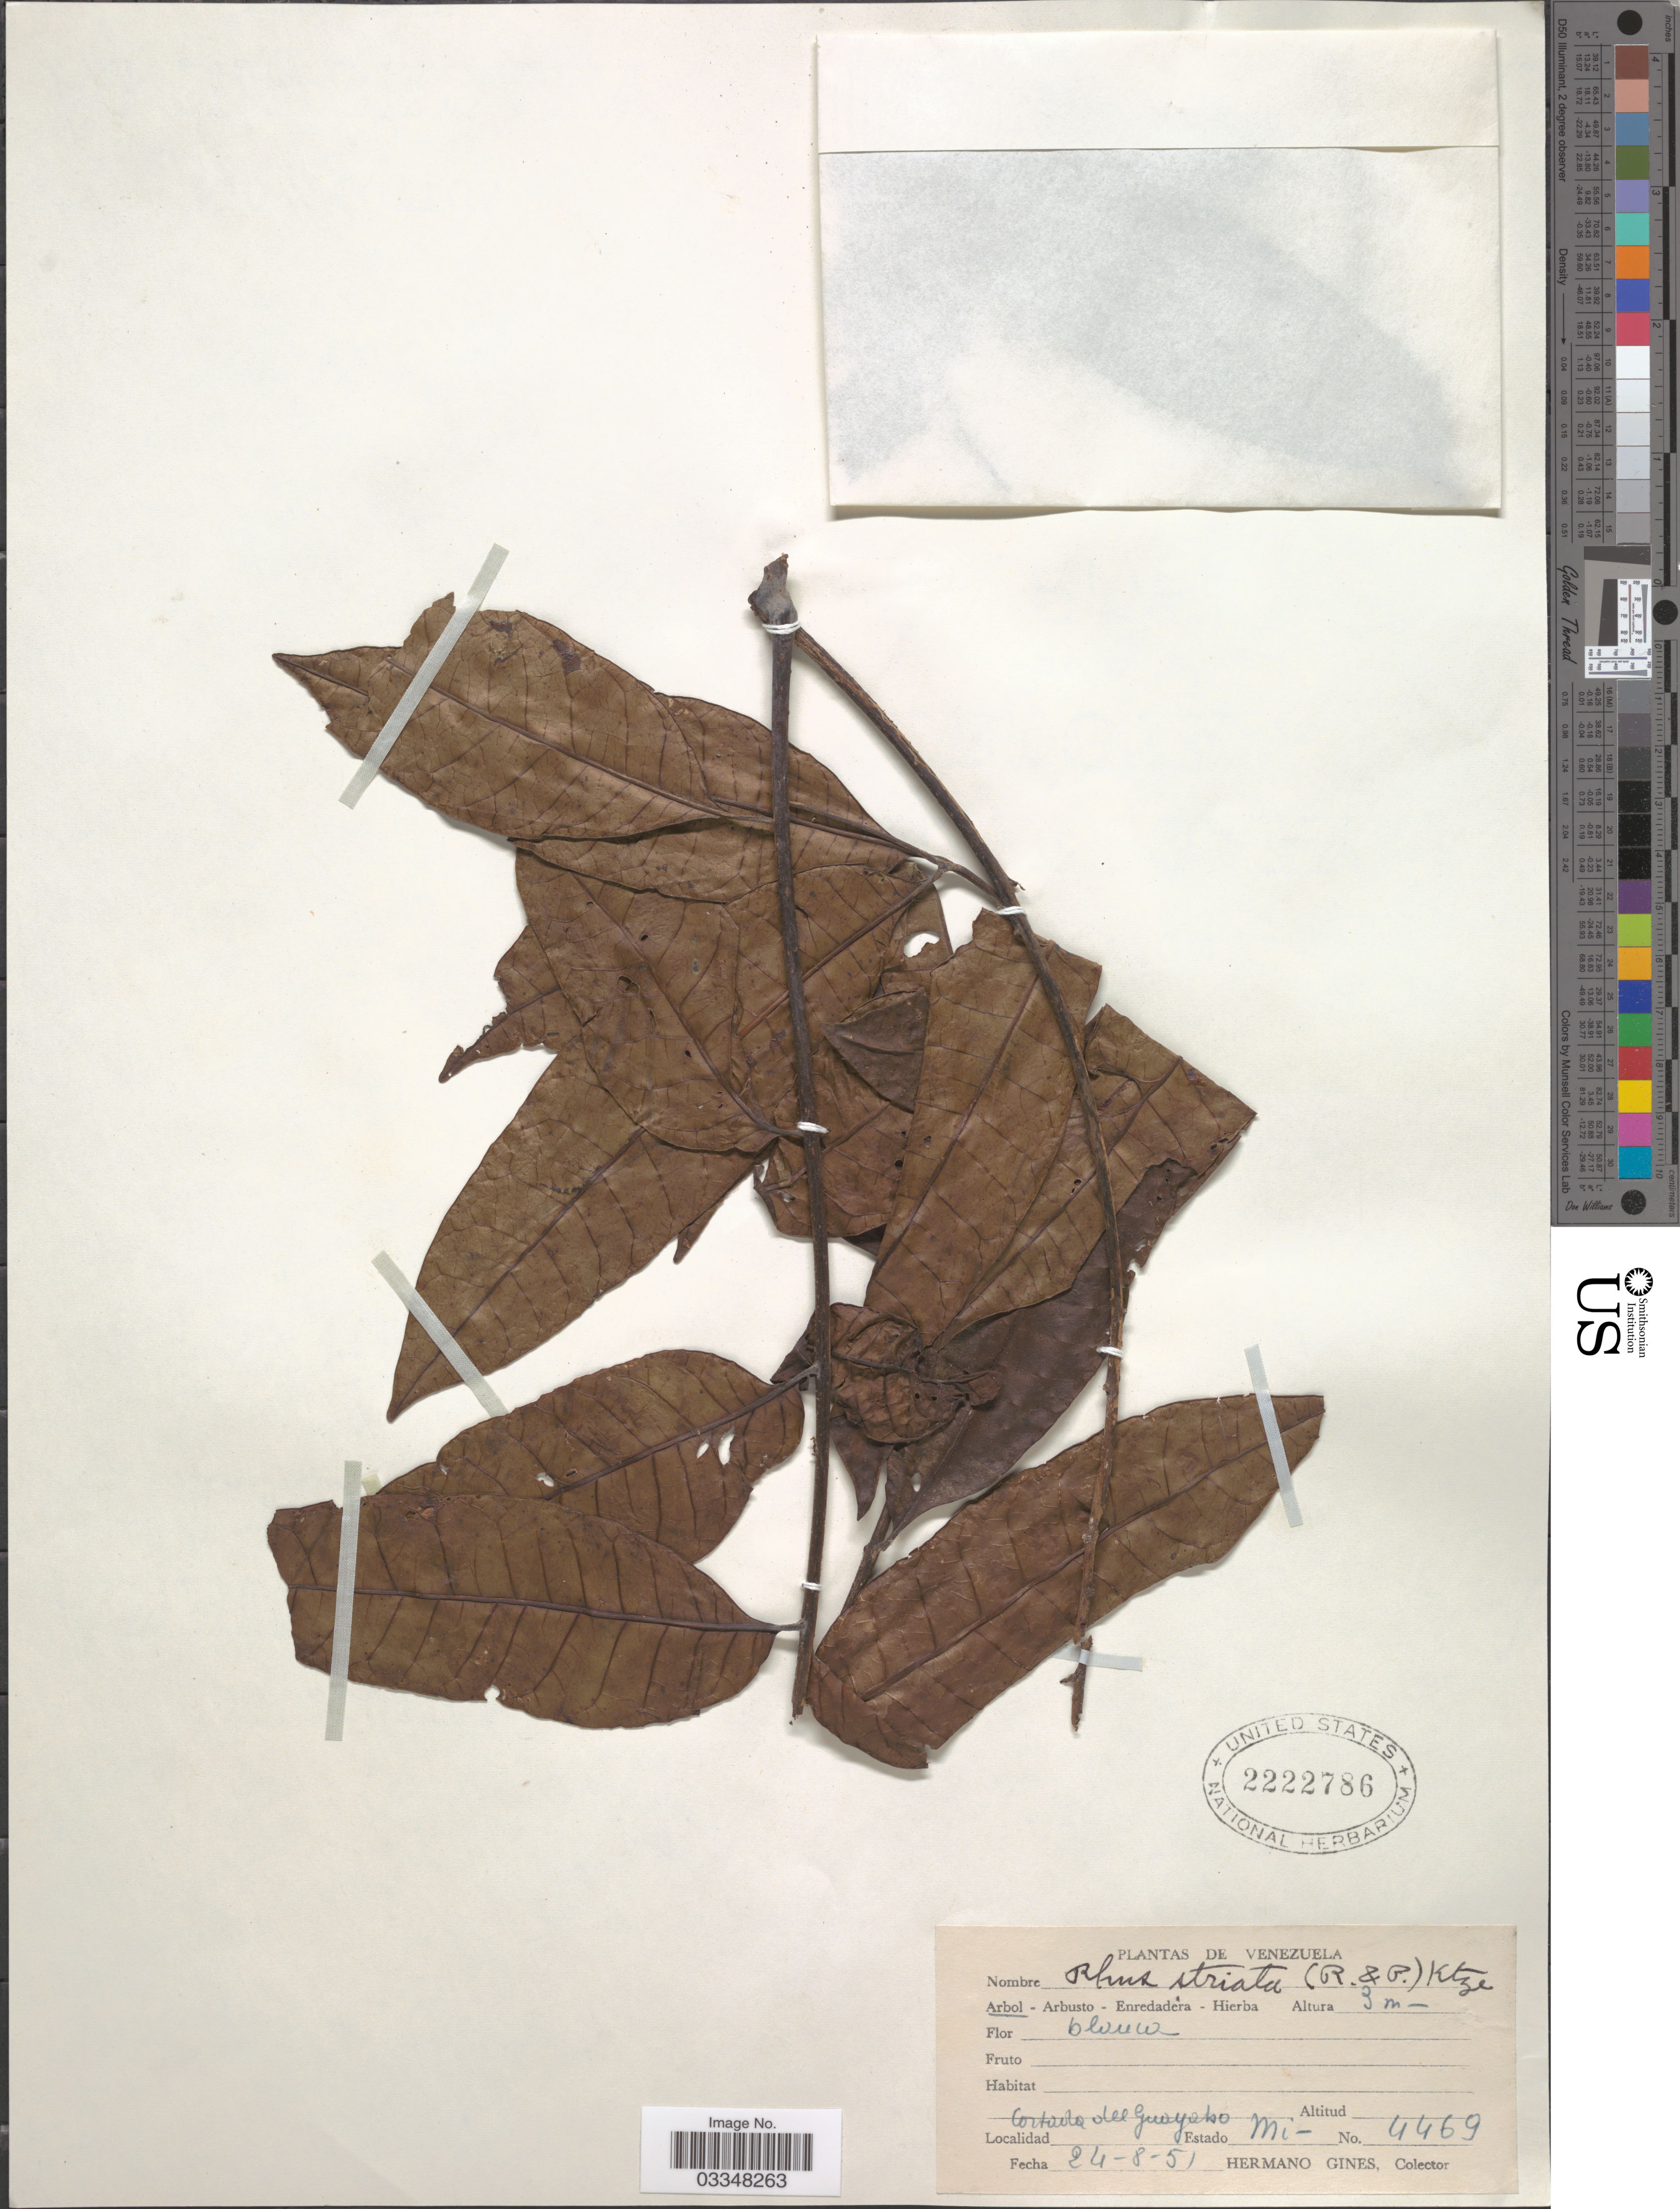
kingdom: Plantae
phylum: Tracheophyta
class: Magnoliopsida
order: Sapindales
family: Anacardiaceae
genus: Toxicodendron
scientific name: Toxicodendron striatum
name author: (Ruiz & Pav.) Kuntze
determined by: Mitchell, John D.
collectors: Bro. Gines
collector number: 4469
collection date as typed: Transcribed d/m/y: 24/8/51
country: Venezuela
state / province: Miranda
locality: Cortuda del Guayabo.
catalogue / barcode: US 2222786